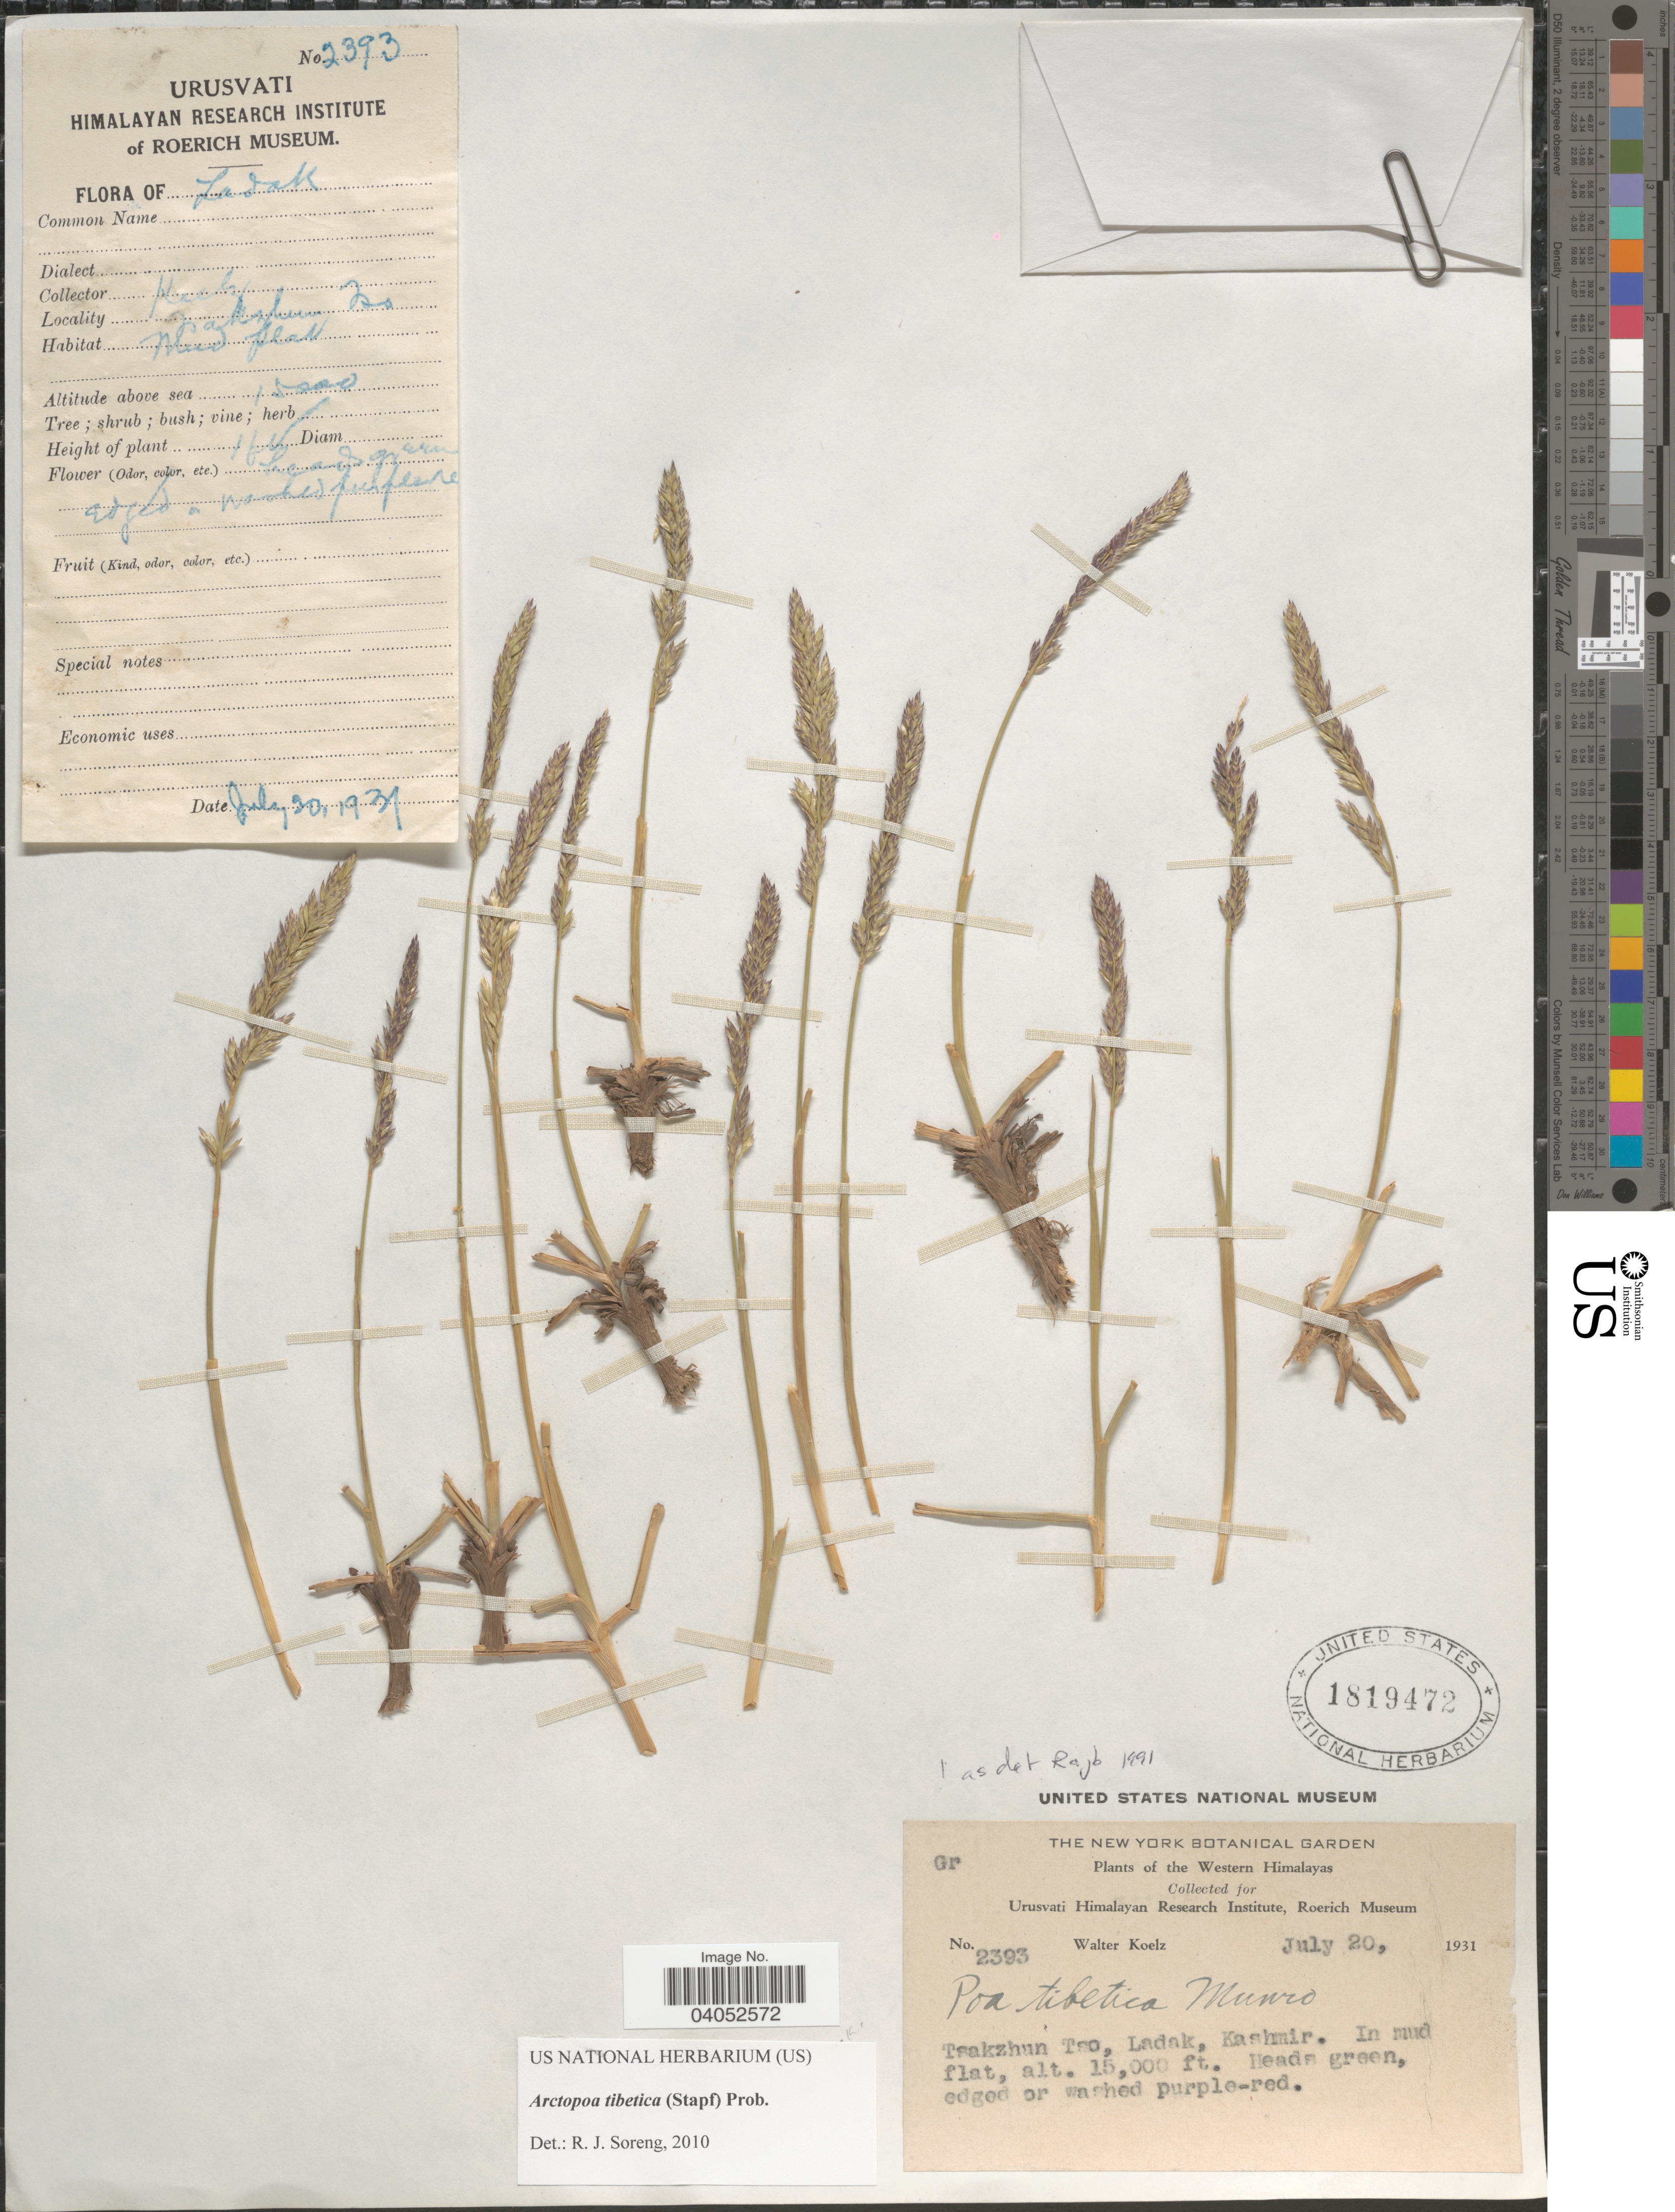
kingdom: Plantae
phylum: Tracheophyta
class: Liliopsida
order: Poales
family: Poaceae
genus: Arctopoa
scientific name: Arctopoa tibetica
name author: (Munro ex Stapf) Prob.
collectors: W. N. Koelz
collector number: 2393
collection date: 1931-07-20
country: India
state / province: Ladakh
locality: Western Himalayas. Tsakzhun Tso, Ladak, Kashmir. In mud flat.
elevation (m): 4572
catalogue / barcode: US 1819472